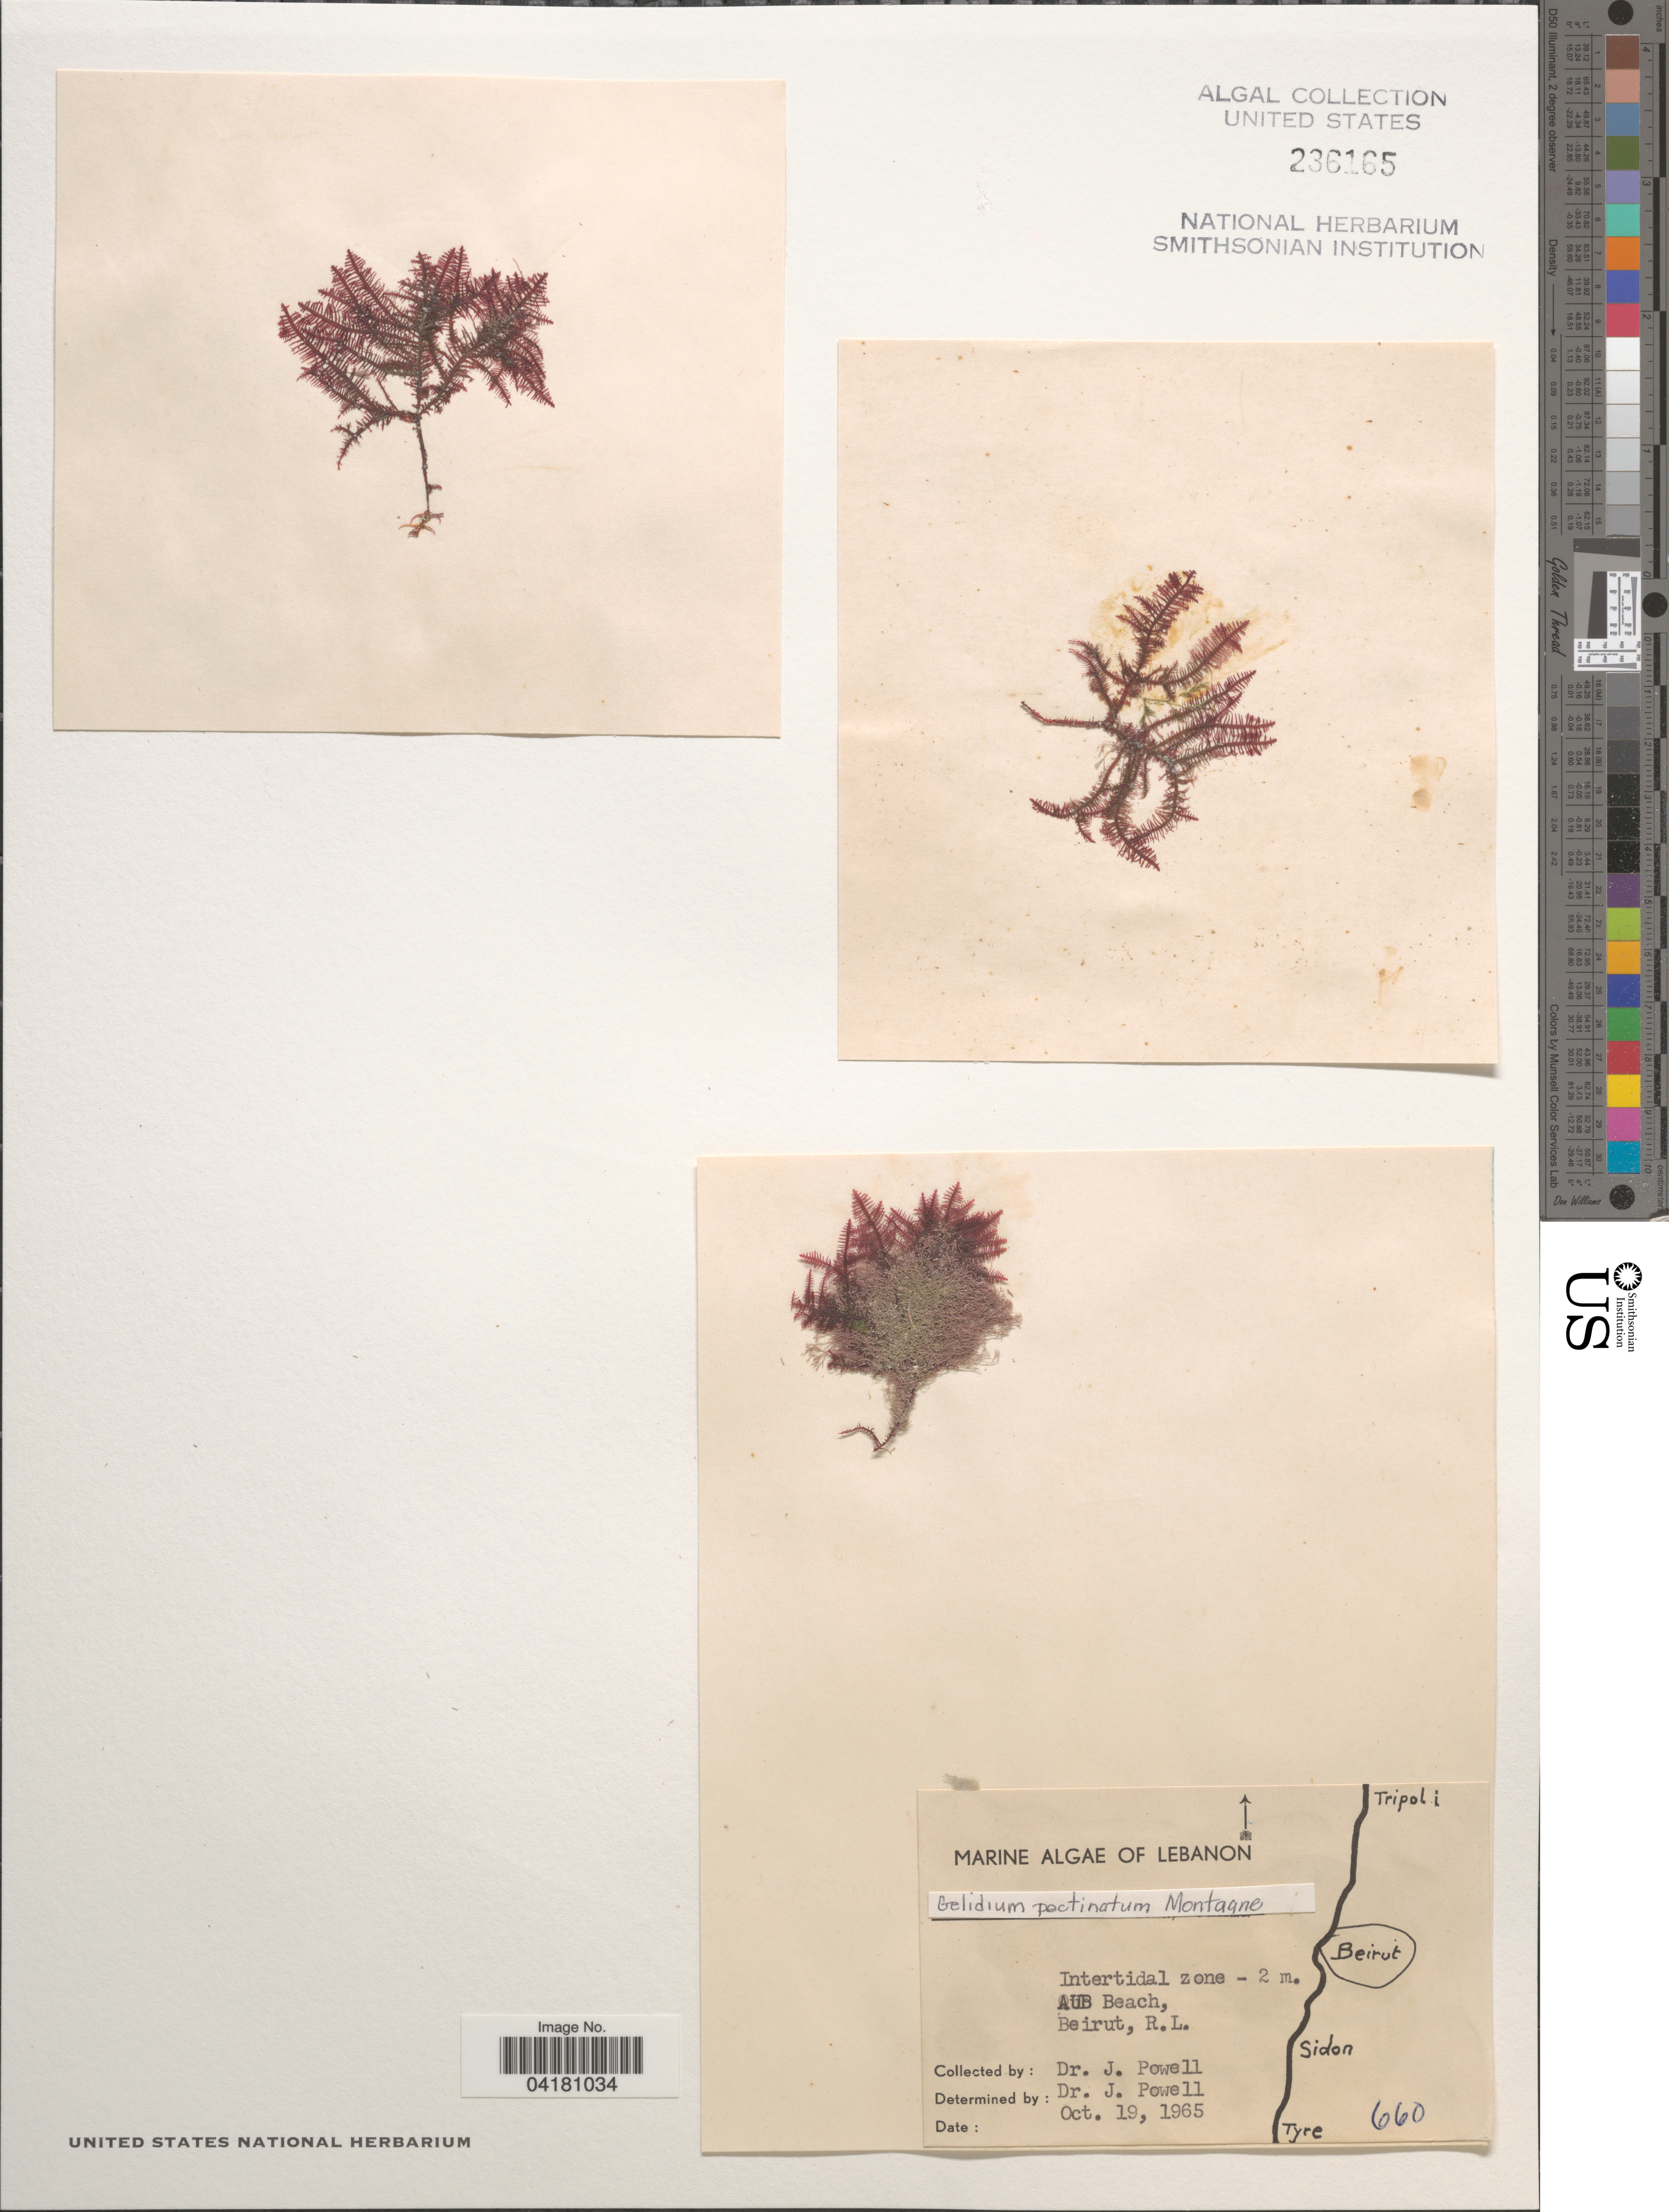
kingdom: Plantae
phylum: Rhodophyta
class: Florideophyceae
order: Gelidiales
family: Gelidiaceae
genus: Gelidium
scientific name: Gelidium pectinatum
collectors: J. Powell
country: Lebanon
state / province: Beyrouth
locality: Intertidal zone - 2 m. AUB Beach, Beirut, R.L.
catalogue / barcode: US 236165